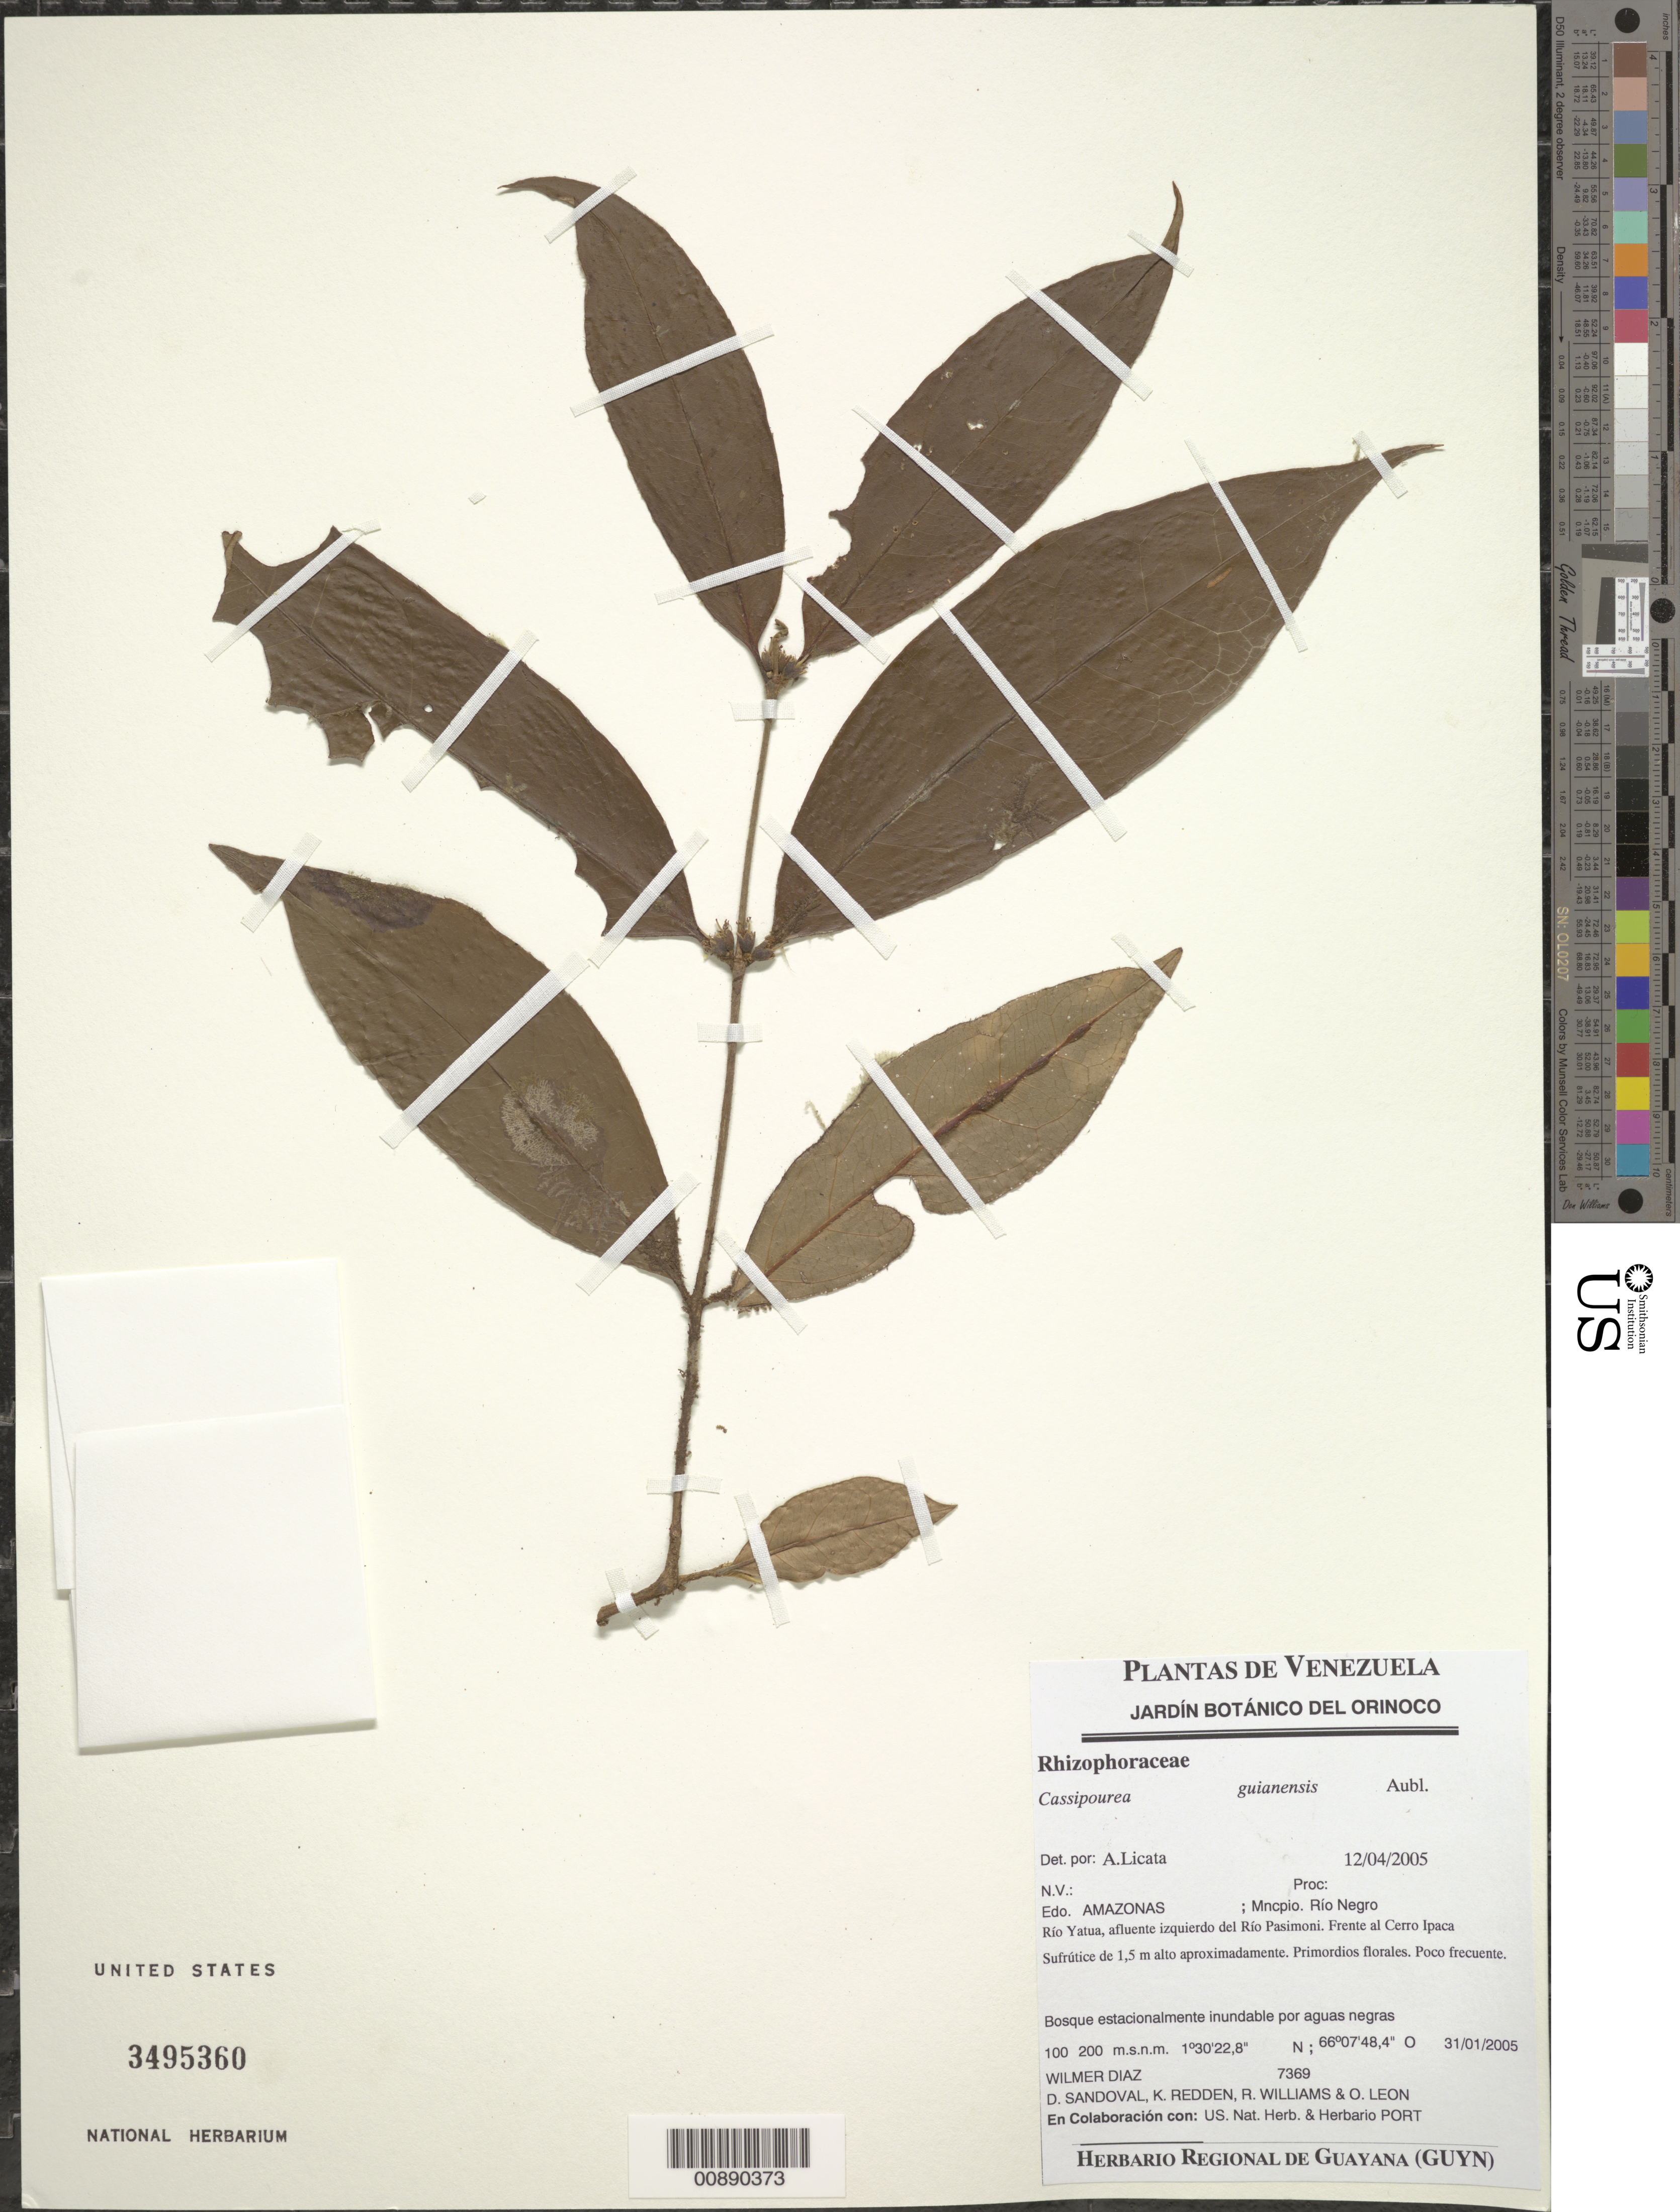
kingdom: Plantae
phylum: Tracheophyta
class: Magnoliopsida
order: Malpighiales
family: Rhizophoraceae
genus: Cassipourea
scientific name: Cassipourea guianensis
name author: Aubl.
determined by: Licata, A., (PORT), Univ. Nac. Exp. de los Llanos Ezequiel Zamora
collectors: W. Díaz P., D. Sandoval, K. M. Redden, R. Williams & O. León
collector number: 7369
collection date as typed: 31-Jan-05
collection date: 2005-01-31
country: Venezuela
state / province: Amazonas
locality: Mun. Río Negro, Río Yatua, afluente del Río Pasimoni, frente al Cerro Ipaca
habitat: Bosque estacionalmente inundable por aguas negras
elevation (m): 100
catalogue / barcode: US 3495360